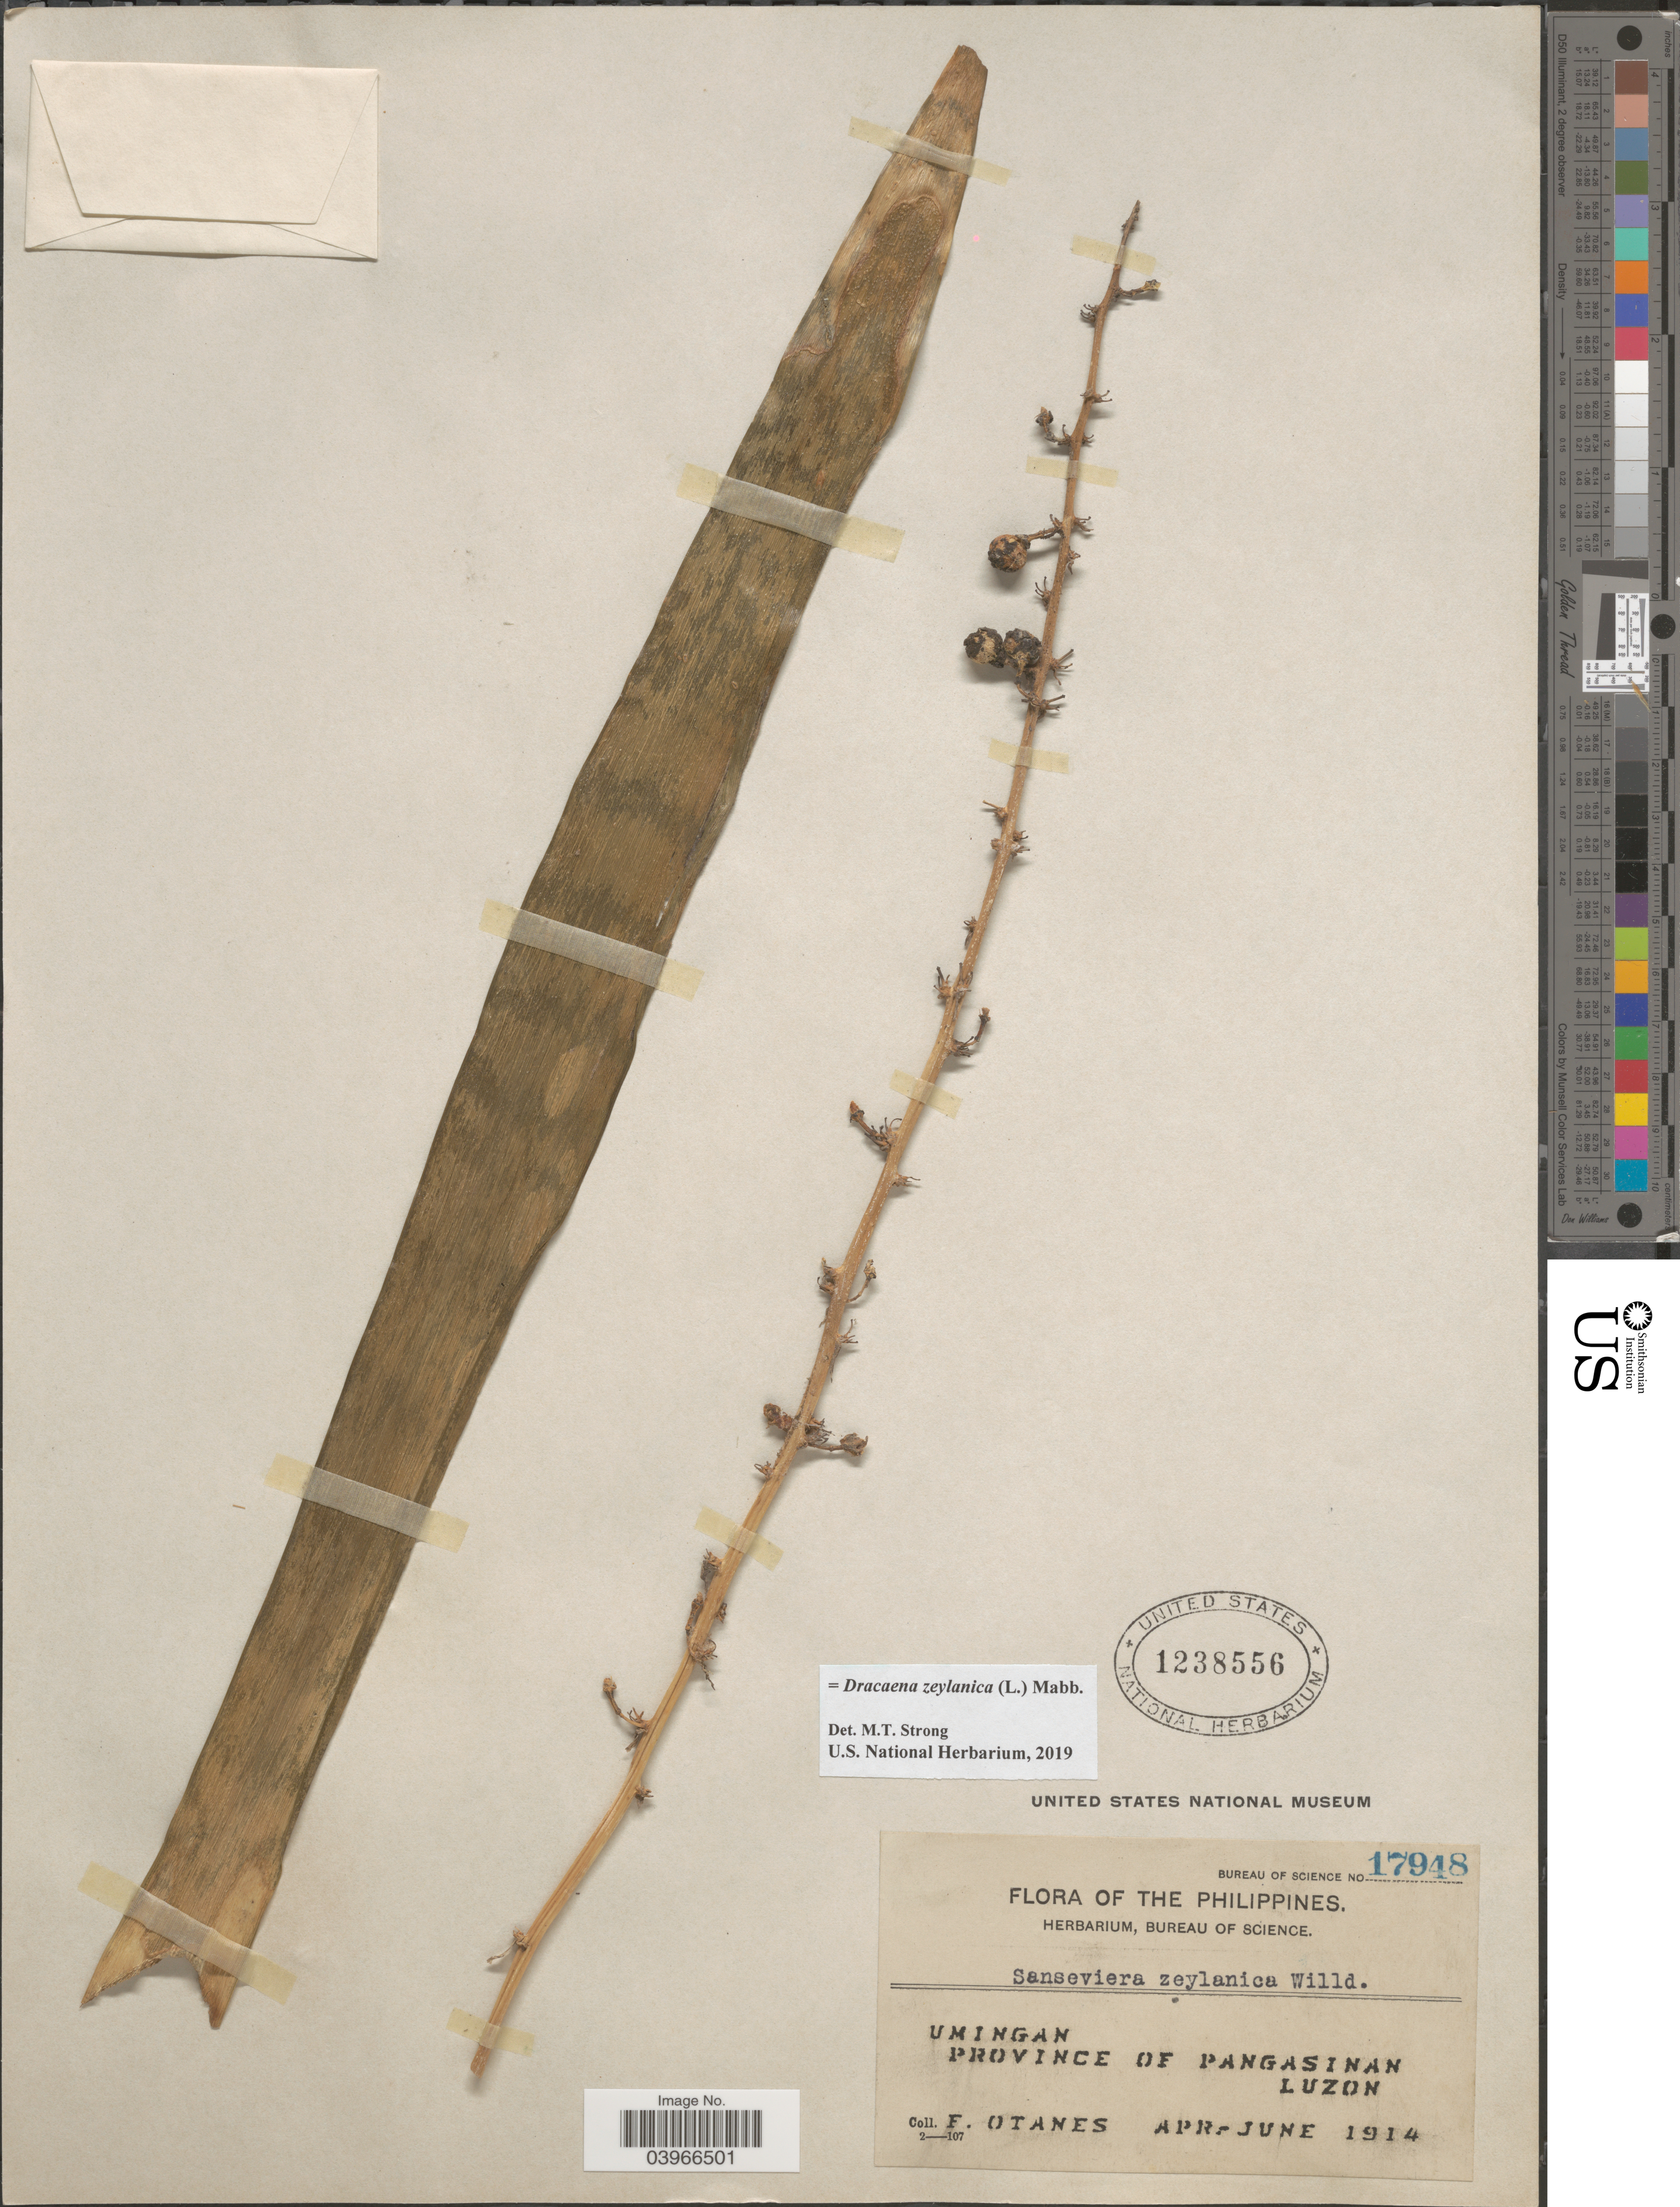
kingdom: Plantae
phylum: Tracheophyta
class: Liliopsida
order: Asparagales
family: Asparagaceae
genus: Dracaena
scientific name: Dracaena zeylanica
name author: (L.) Mabb.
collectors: F. Q. Otanes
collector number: Bureau of Science 17948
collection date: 1914-04/1914-06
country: Philippines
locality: Umingan. Province of Pangasinan. Luzon.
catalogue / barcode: US 1238556